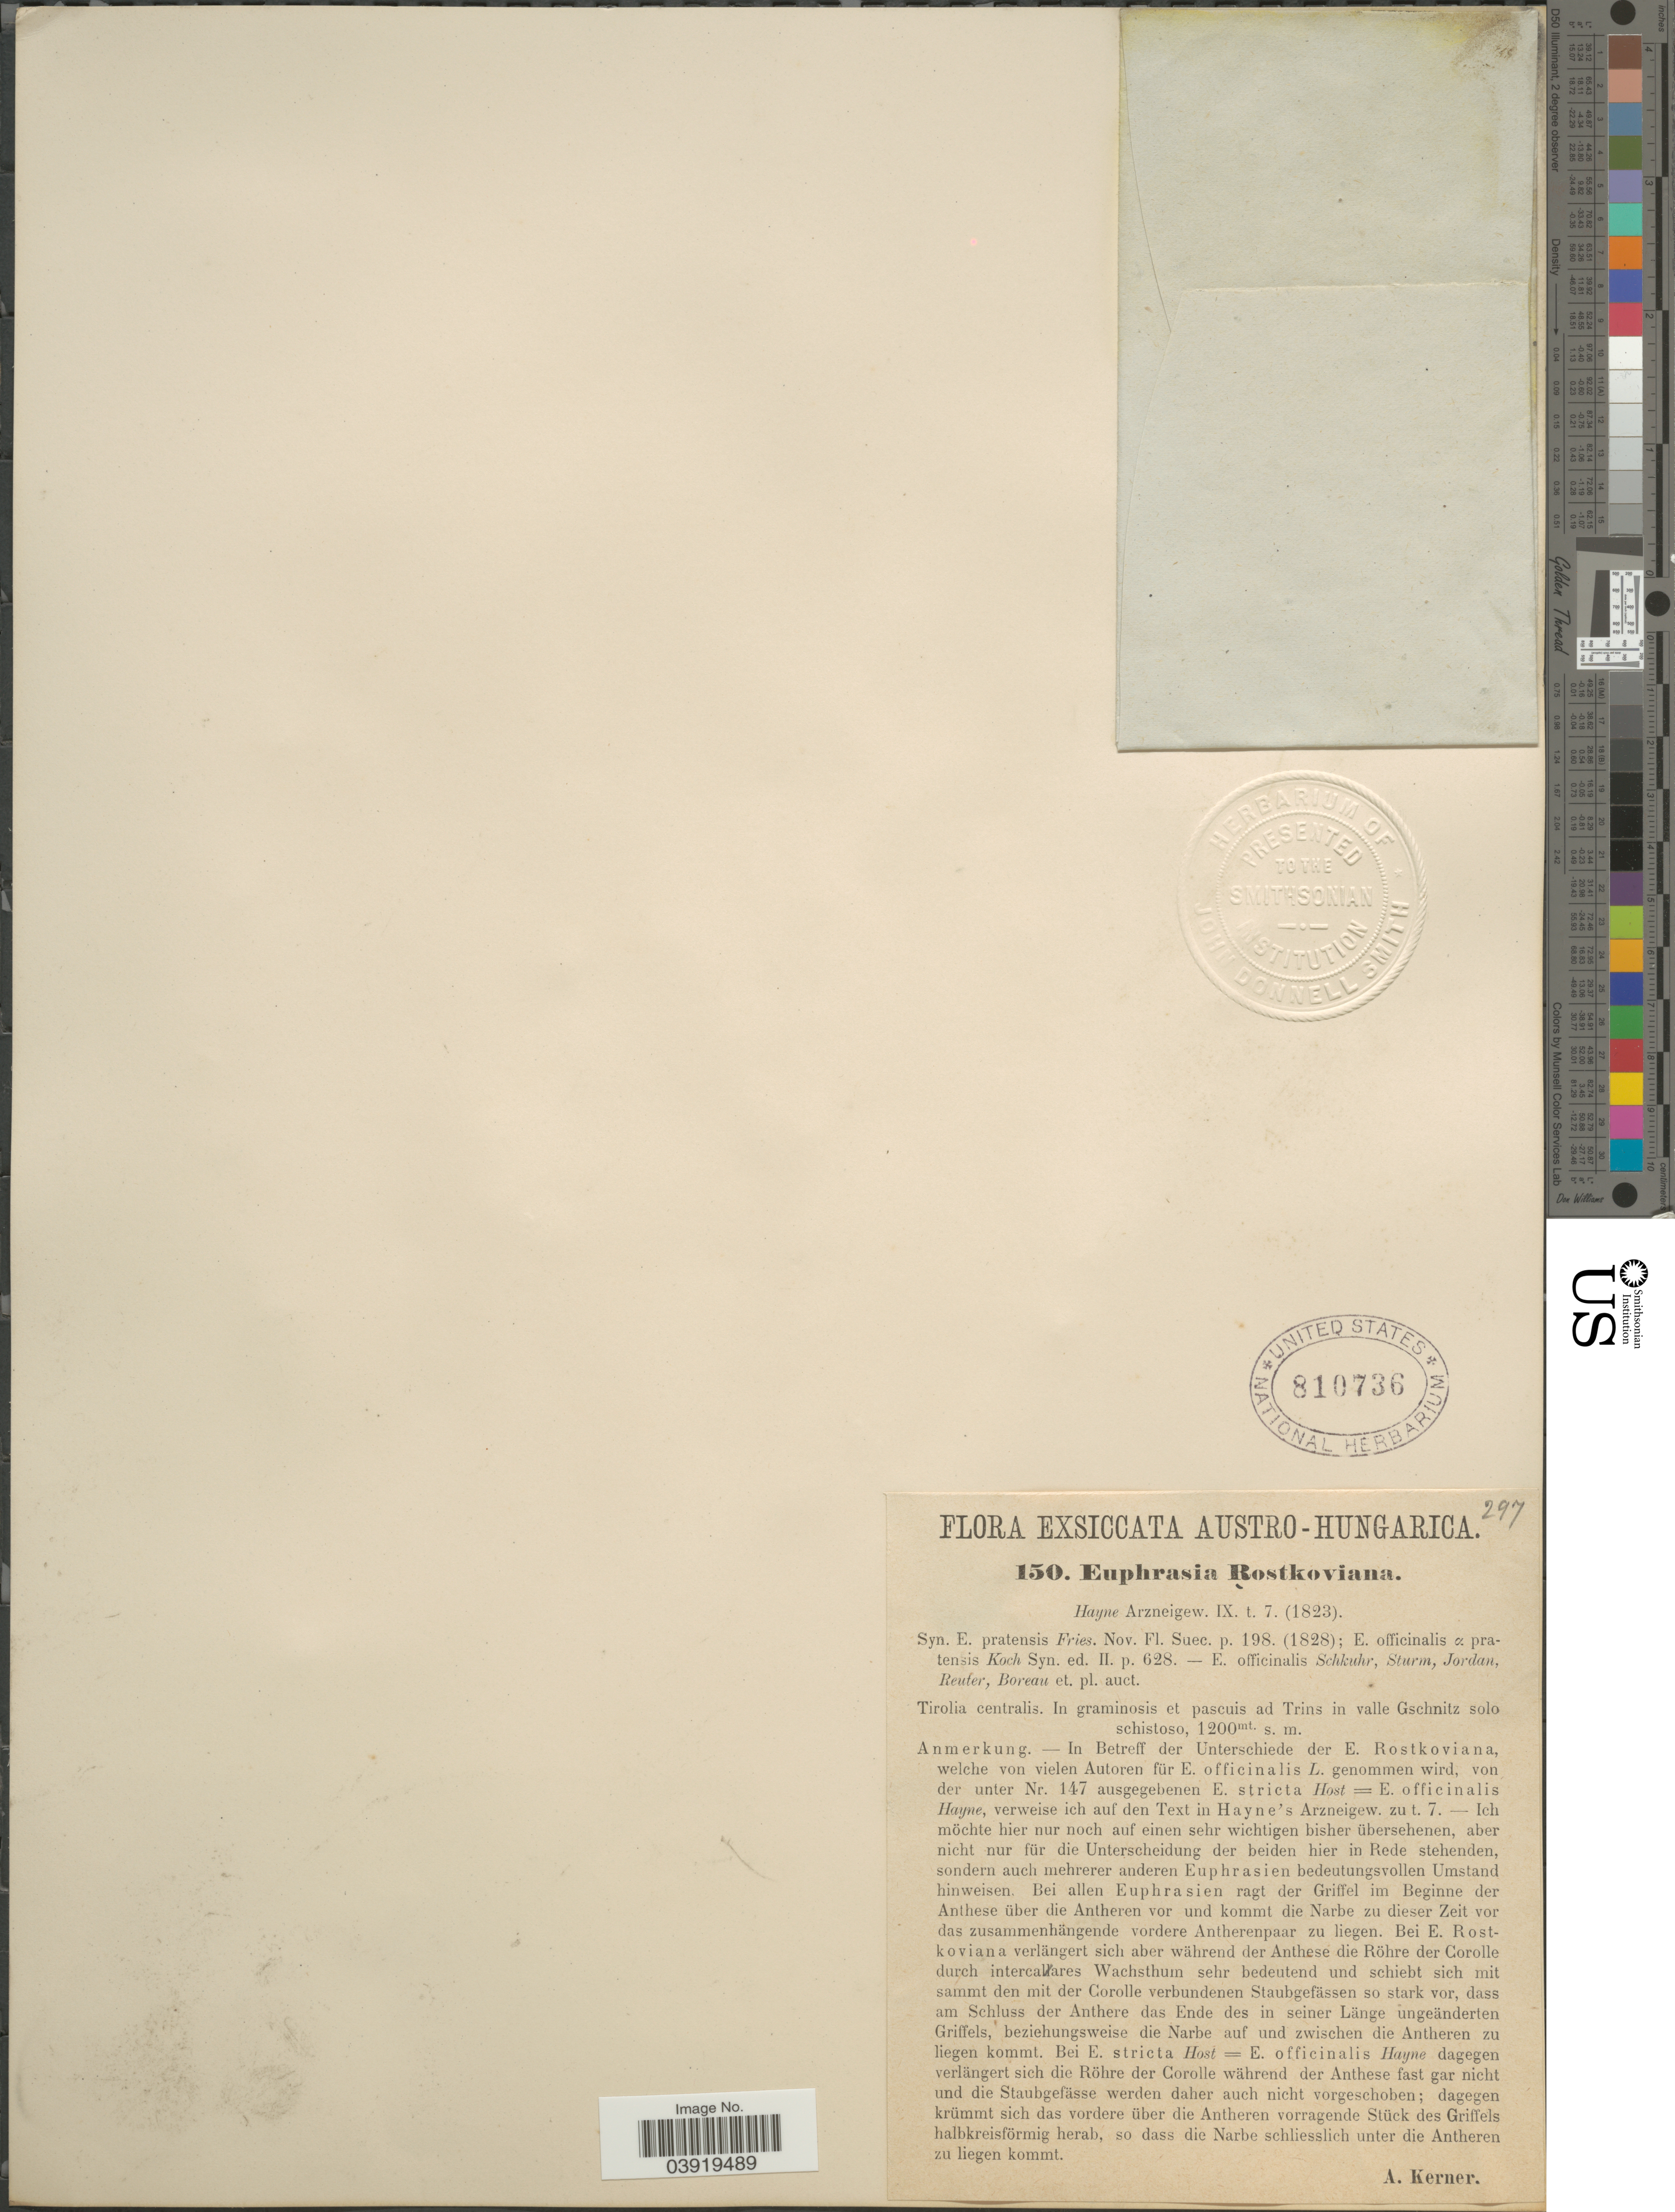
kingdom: Plantae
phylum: Tracheophyta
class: Magnoliopsida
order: Lamiales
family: Orobanchaceae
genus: Euphrasia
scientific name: Euphrasia rostkoviana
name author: Hayne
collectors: A. Kerner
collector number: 150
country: Austria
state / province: Tirol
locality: Austro-Hungarica. Tirolia centralis. In graminosis et pascuis ad Trins in valle Gschnitz solo schistoso.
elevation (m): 1200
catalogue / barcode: US 810736